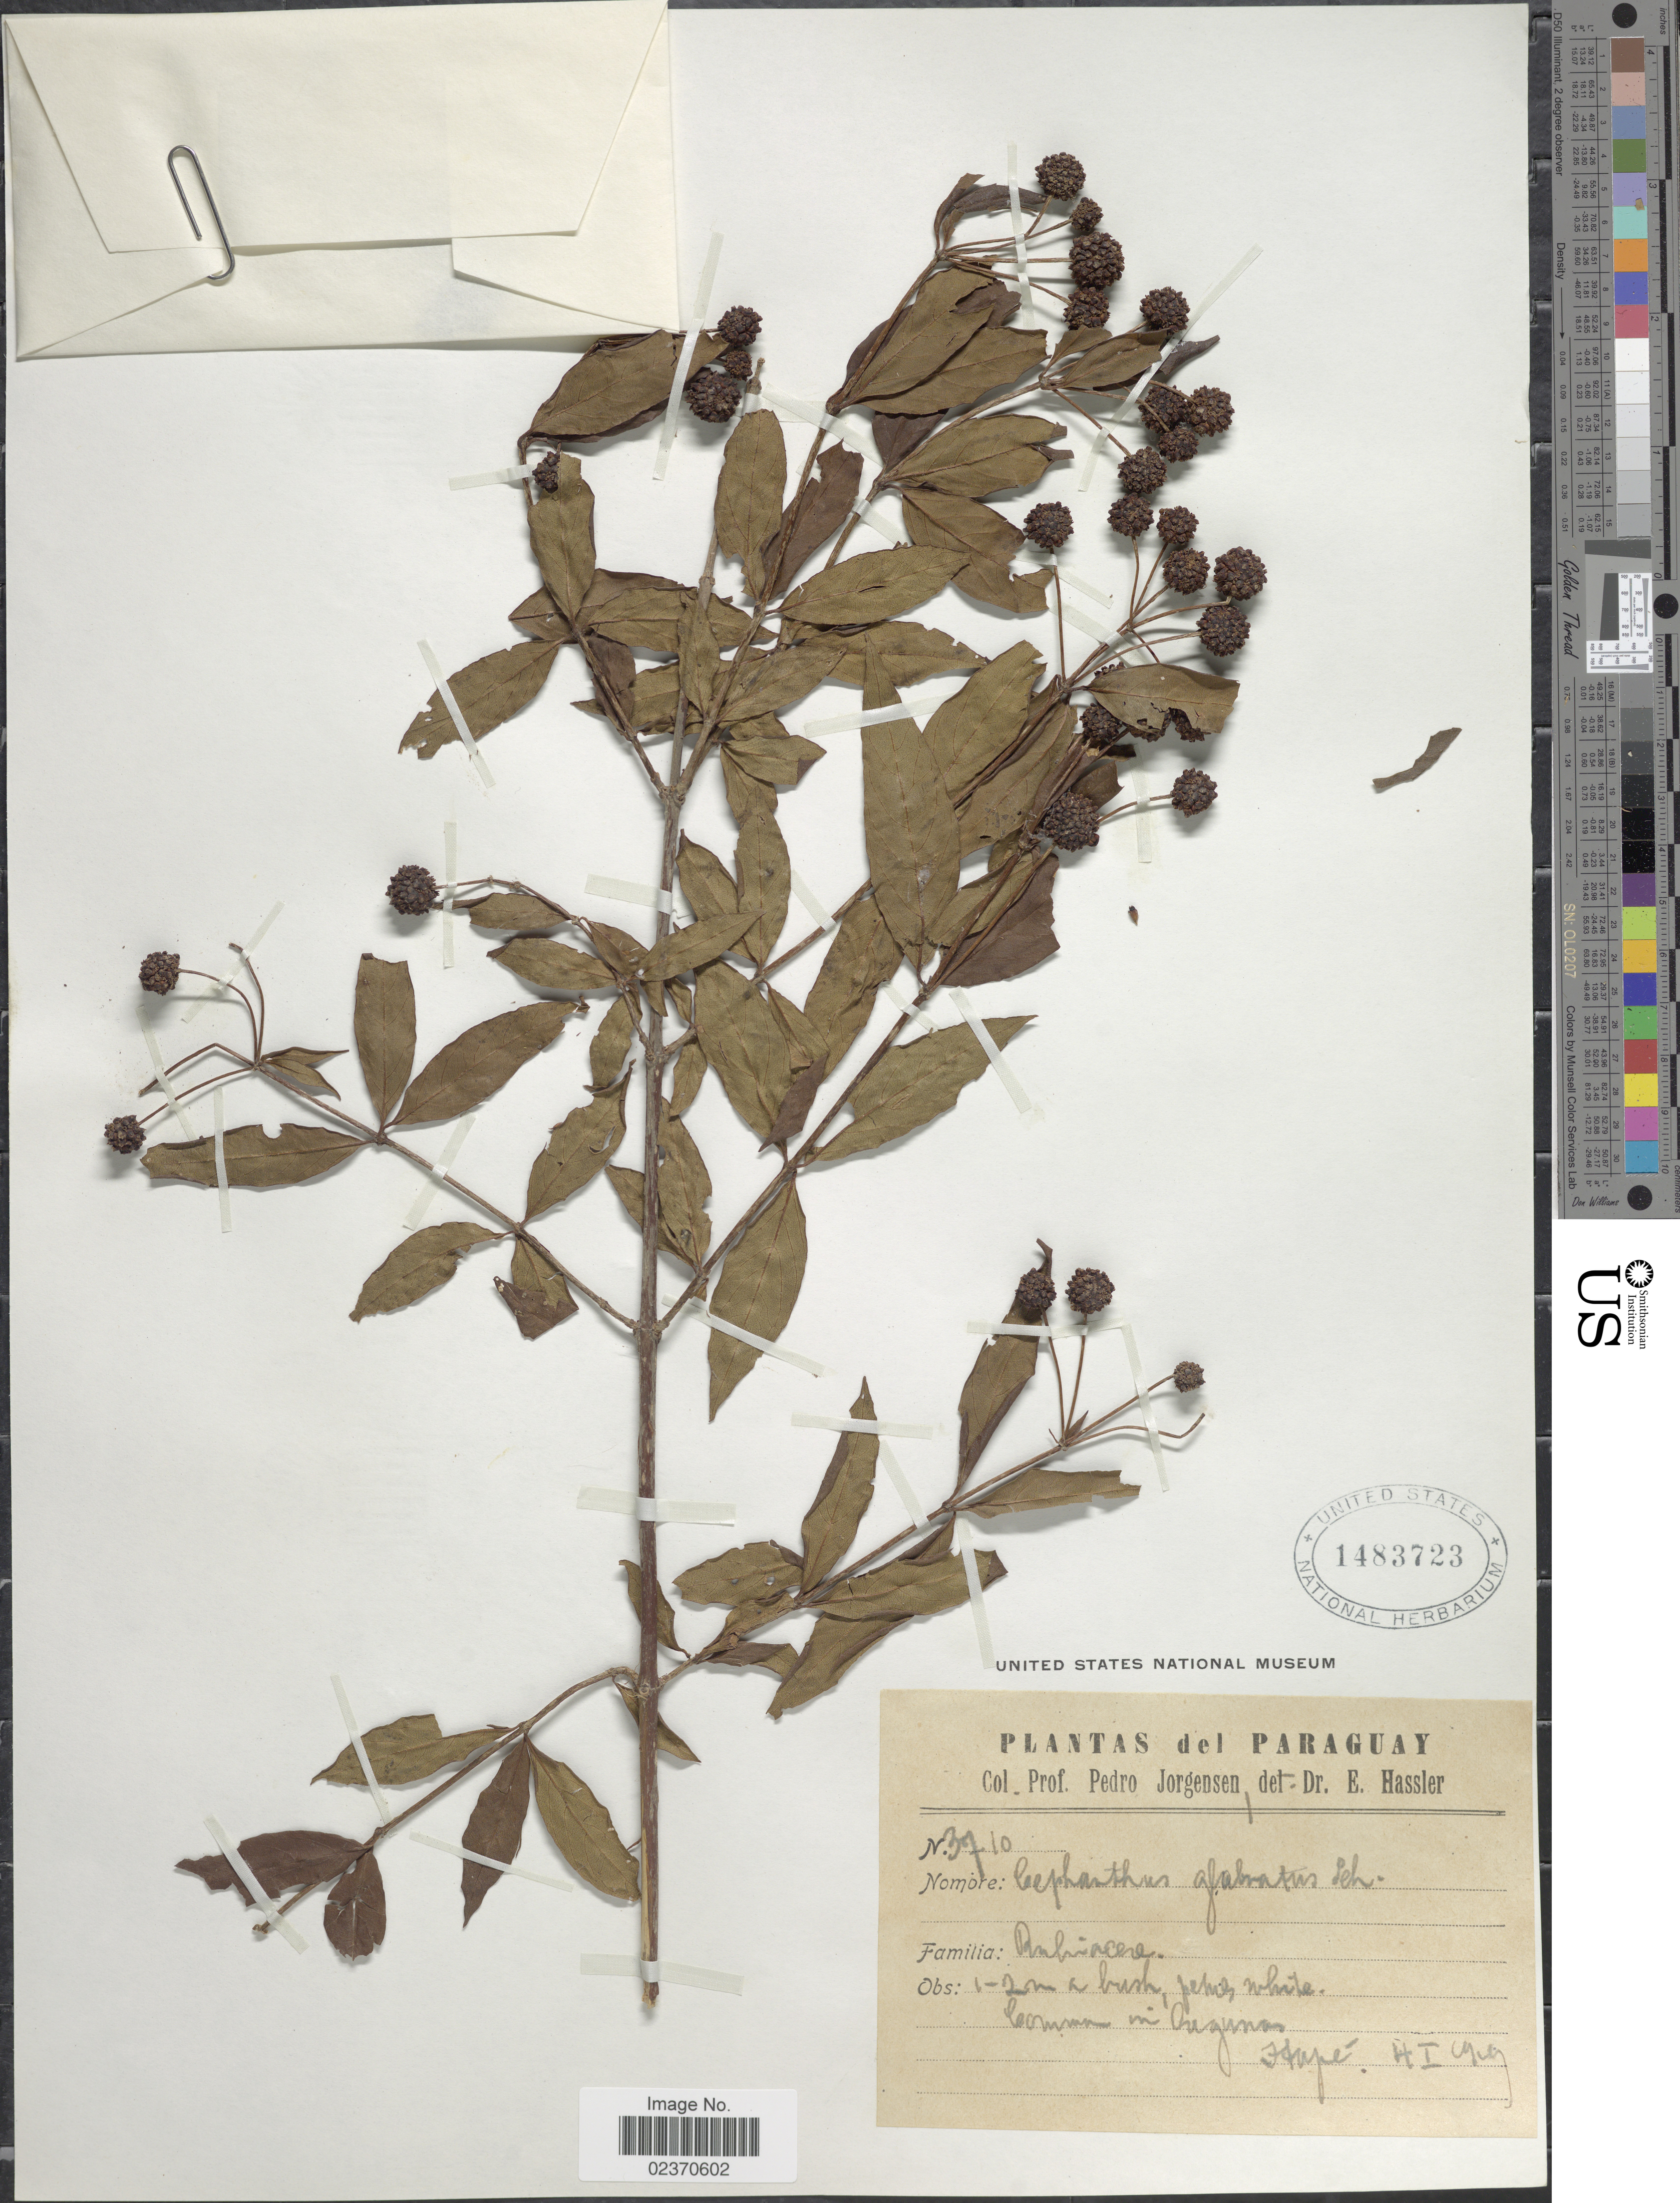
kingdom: Plantae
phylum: Tracheophyta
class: Magnoliopsida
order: Gentianales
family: Rubiaceae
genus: Cephalanthus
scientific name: Cephalanthus glabratus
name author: (Spreng.) K. Schum.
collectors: P. Jörgensen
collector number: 3710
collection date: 1919-11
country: Paraguay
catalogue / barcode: US 1483723